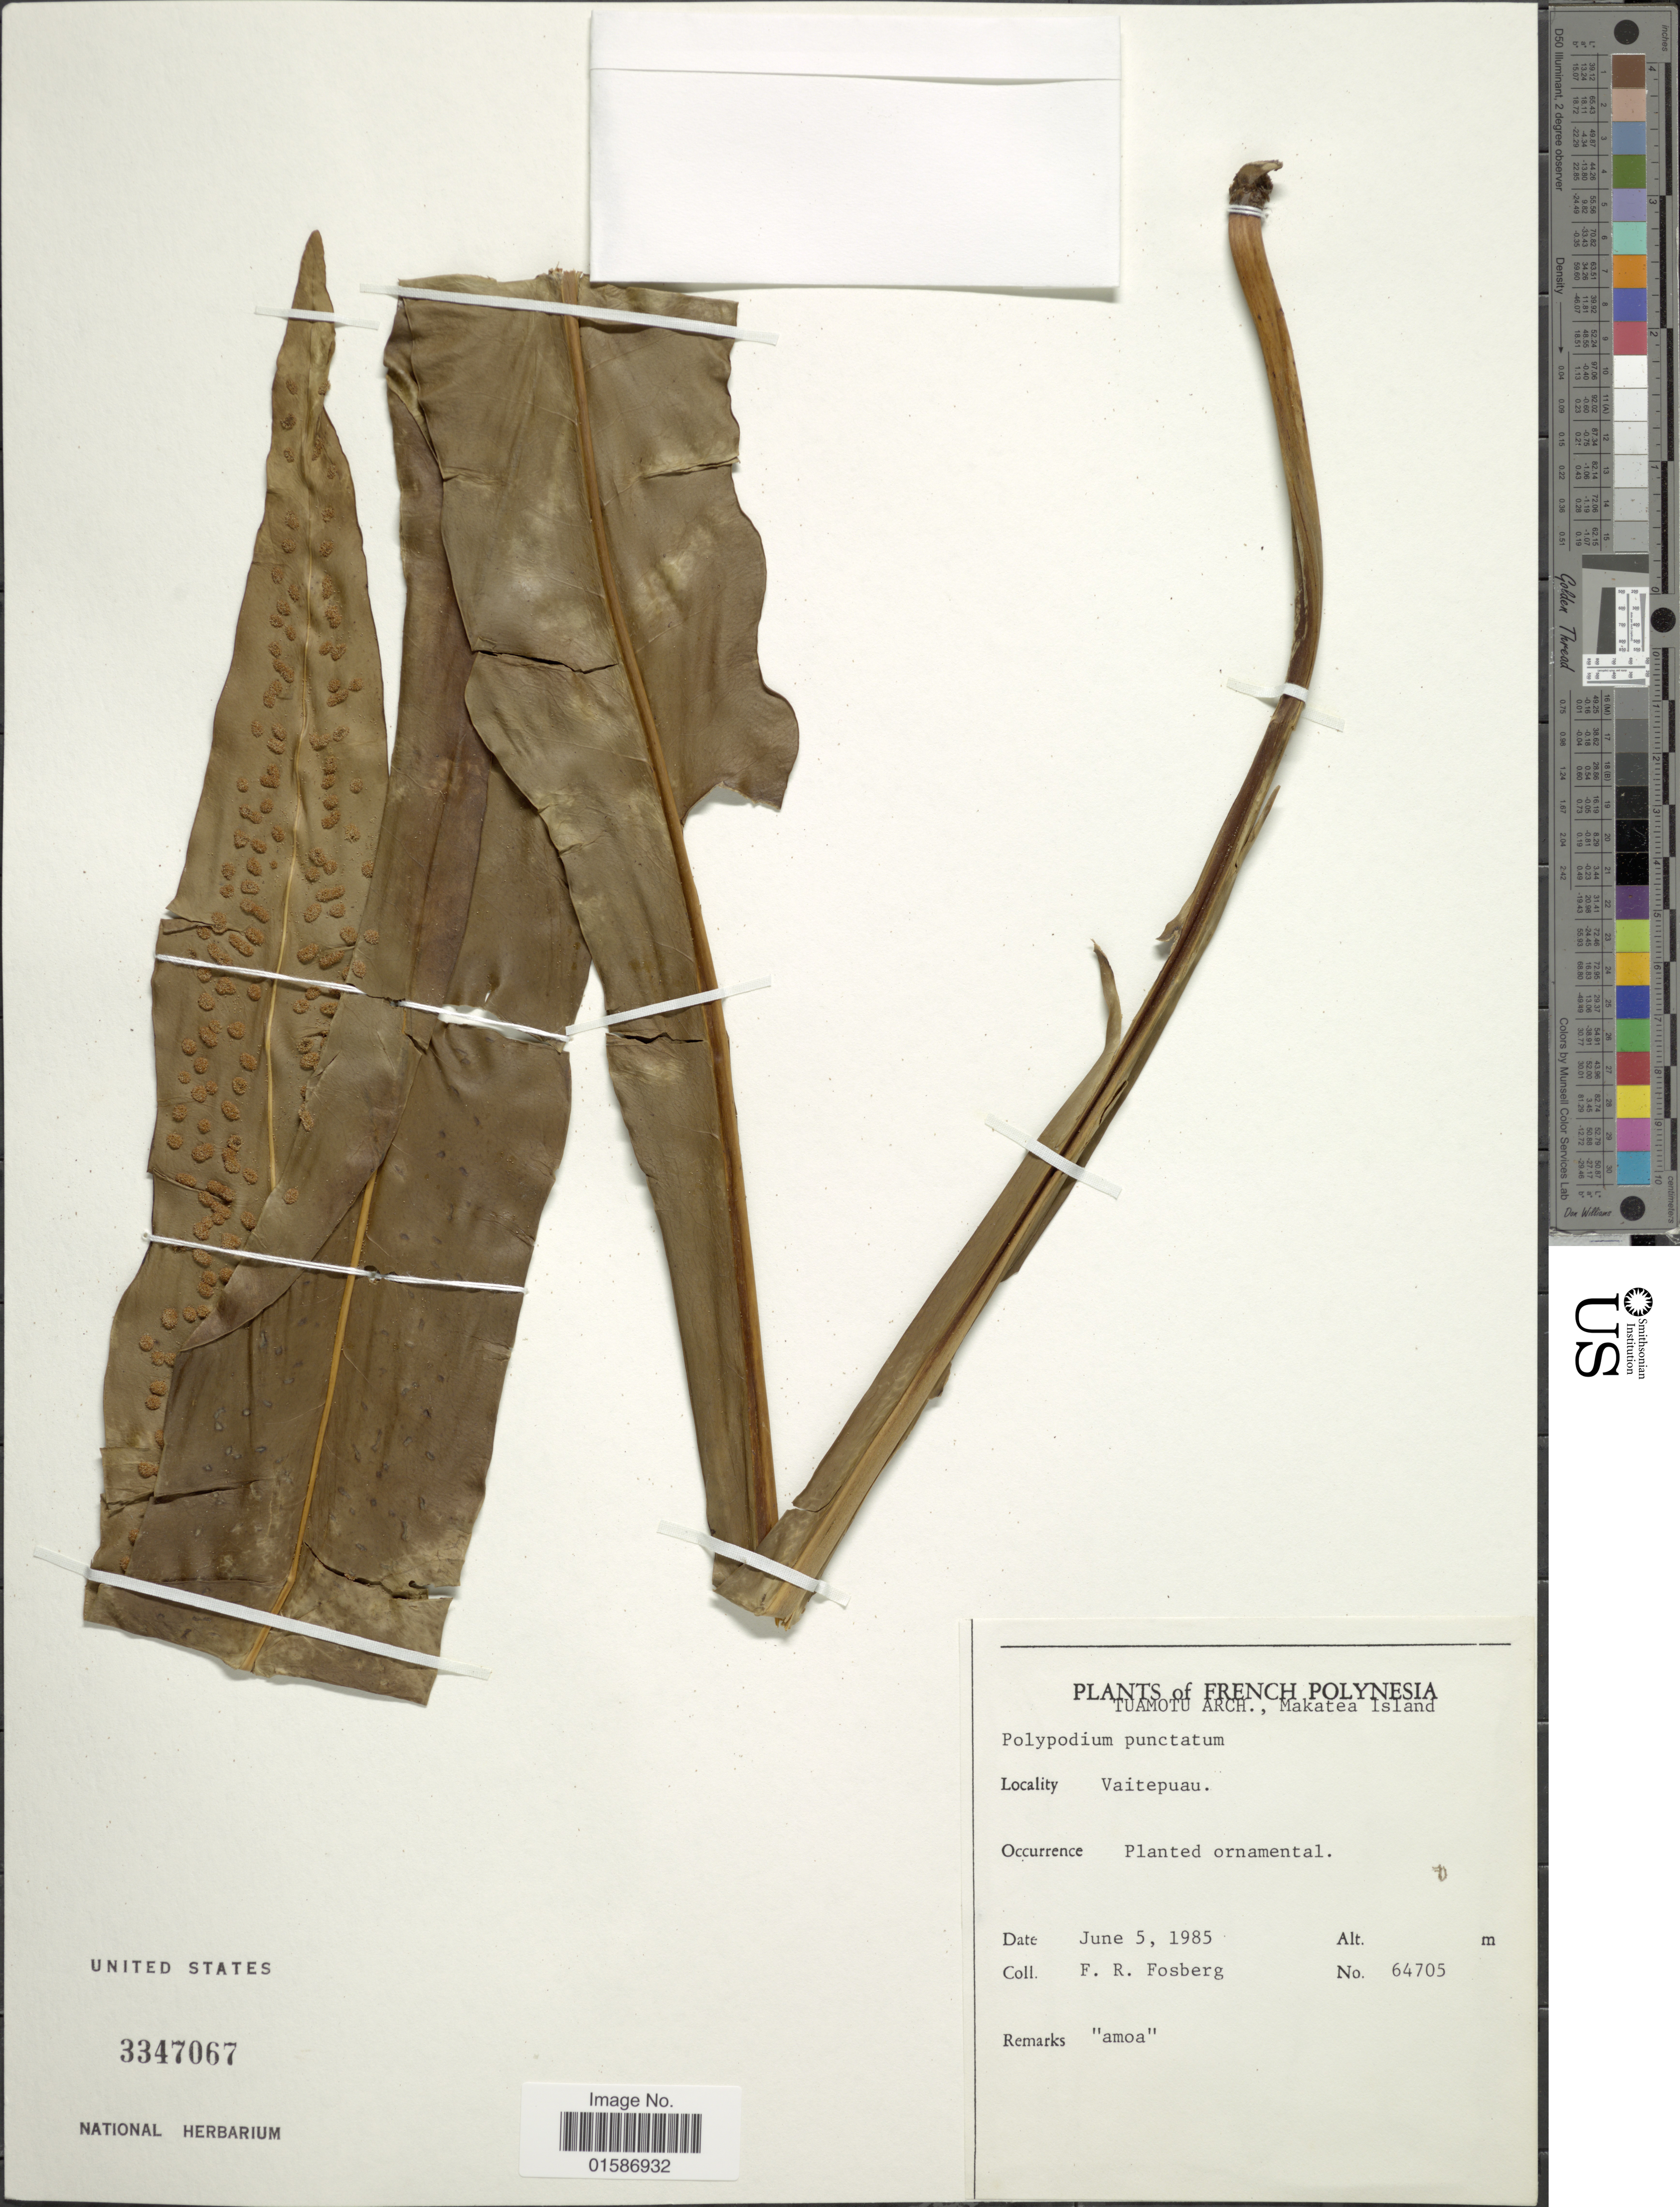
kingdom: Plantae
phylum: Tracheophyta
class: Polypodiopsida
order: Polypodiales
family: Polypodiaceae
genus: Microsorum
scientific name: Microsorum punctatum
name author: (L.) Copel.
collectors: F. R. Fosberg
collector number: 64705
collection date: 1985-06-05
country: French Polynesia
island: Makatea [Aurora]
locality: Tuamotu Arch., Makatea Island, Vaitepuau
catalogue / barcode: US 3347067